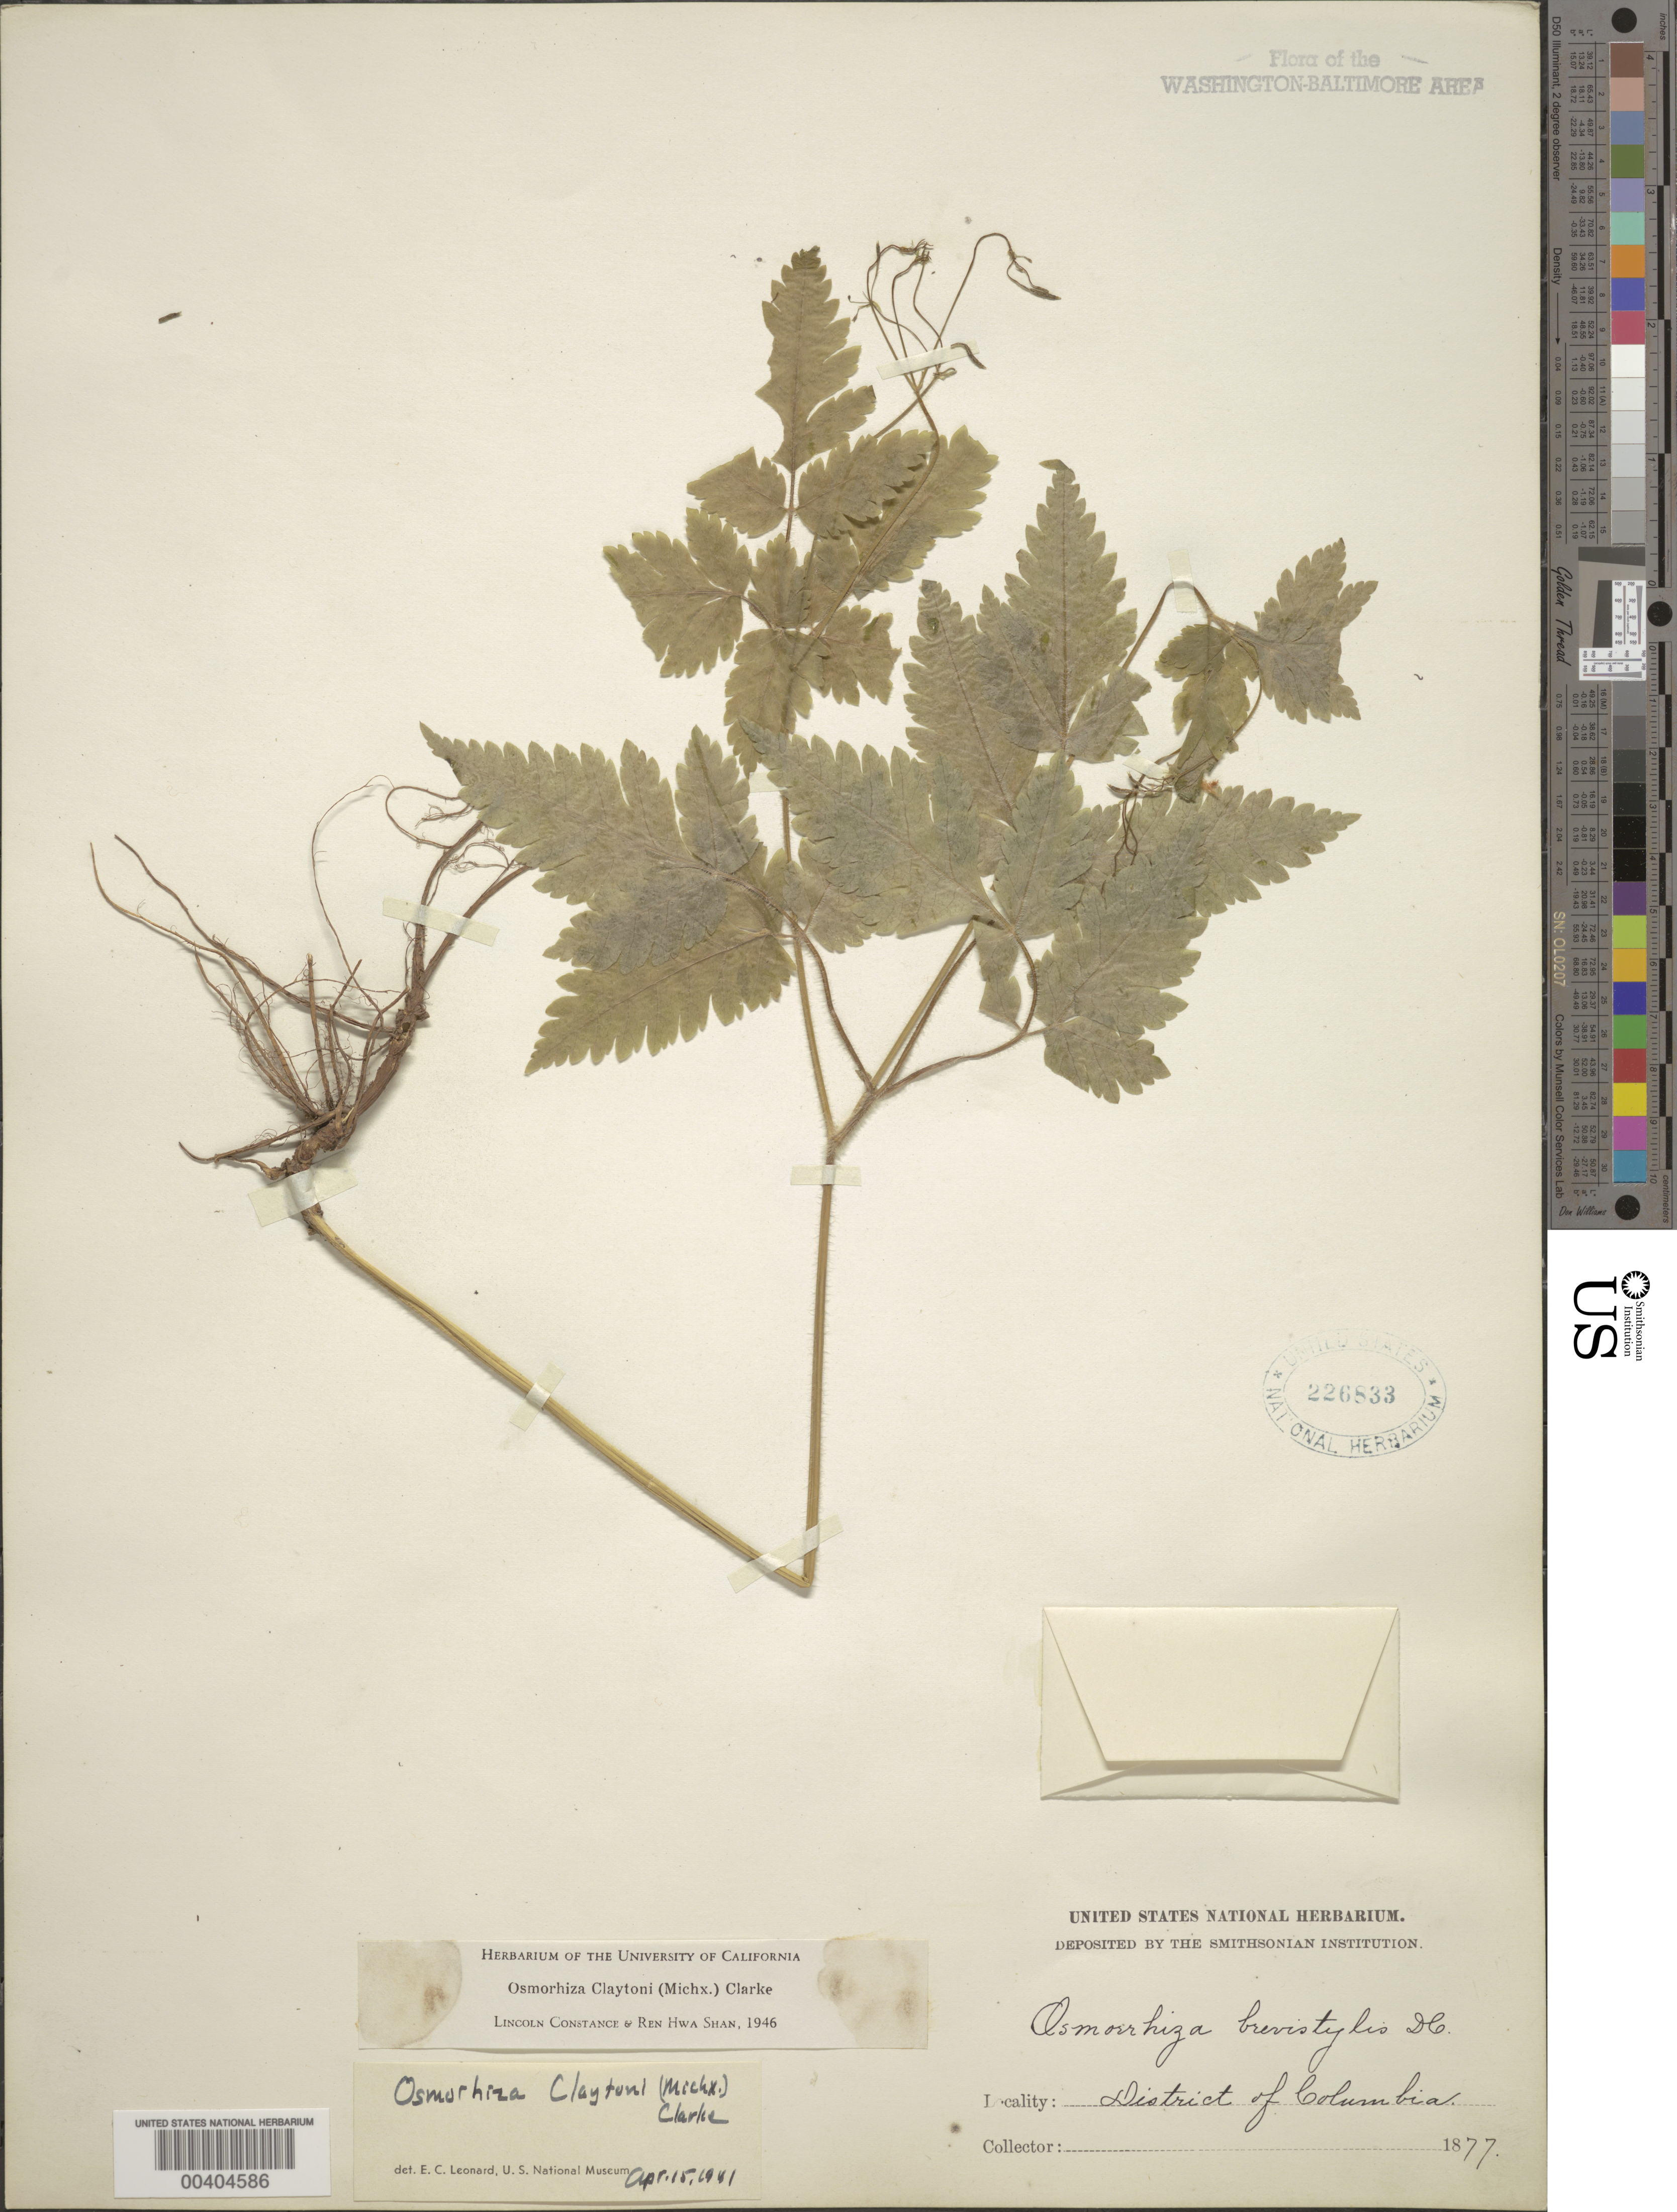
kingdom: Plantae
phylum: Tracheophyta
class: Magnoliopsida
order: Apiales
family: Apiaceae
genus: Osmorhiza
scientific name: Osmorhiza claytonii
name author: (Michx.) C.B. Clarke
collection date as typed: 1877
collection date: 1877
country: United States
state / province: District of Columbia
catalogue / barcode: US 226833